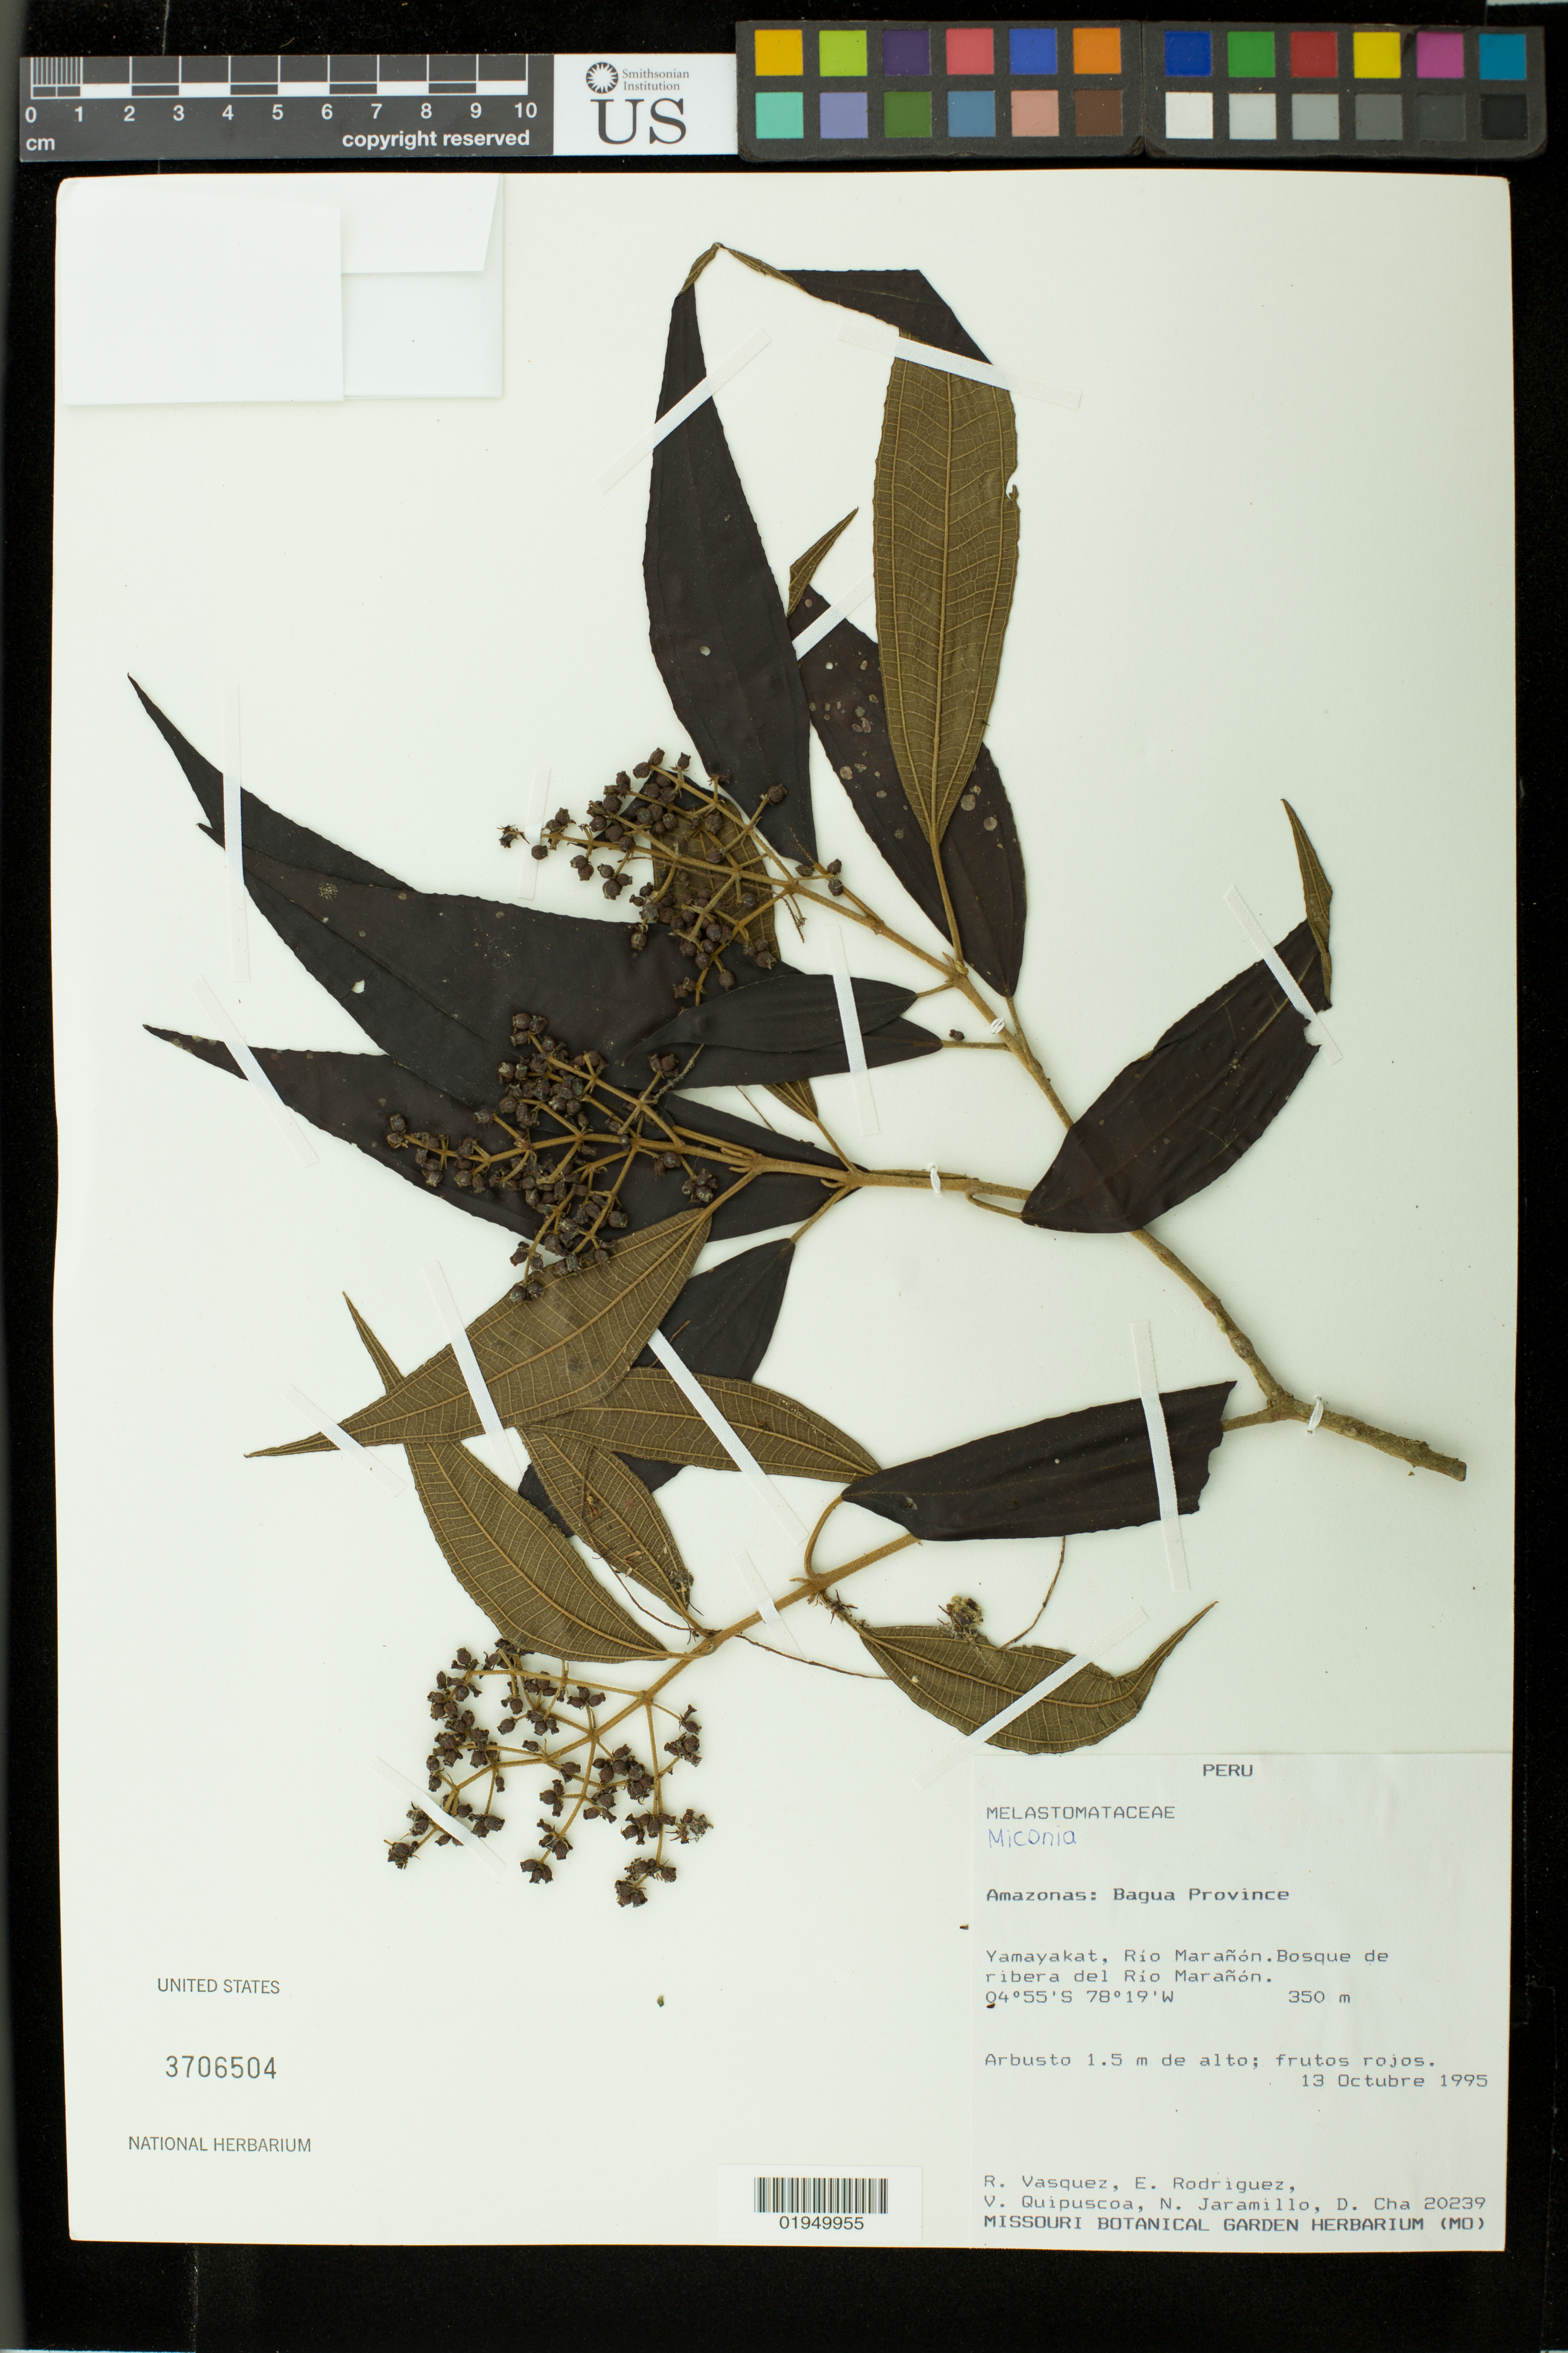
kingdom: Plantae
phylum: Tracheophyta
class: Magnoliopsida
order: Myrtales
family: Melastomataceae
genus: Miconia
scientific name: Miconia sp.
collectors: R. Vásquez M., E. Rodriguez, V. Quipuscoa, N. Jaramillo & D. Cha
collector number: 20239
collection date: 1995-10-13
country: Peru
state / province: Amazonas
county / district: Bagua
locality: Yamayakat, Rio Maranon. Bosque de ribera del Rio Maranon.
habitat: Bosque de ribera del Rio Maranon.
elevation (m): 350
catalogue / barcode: US 3706504